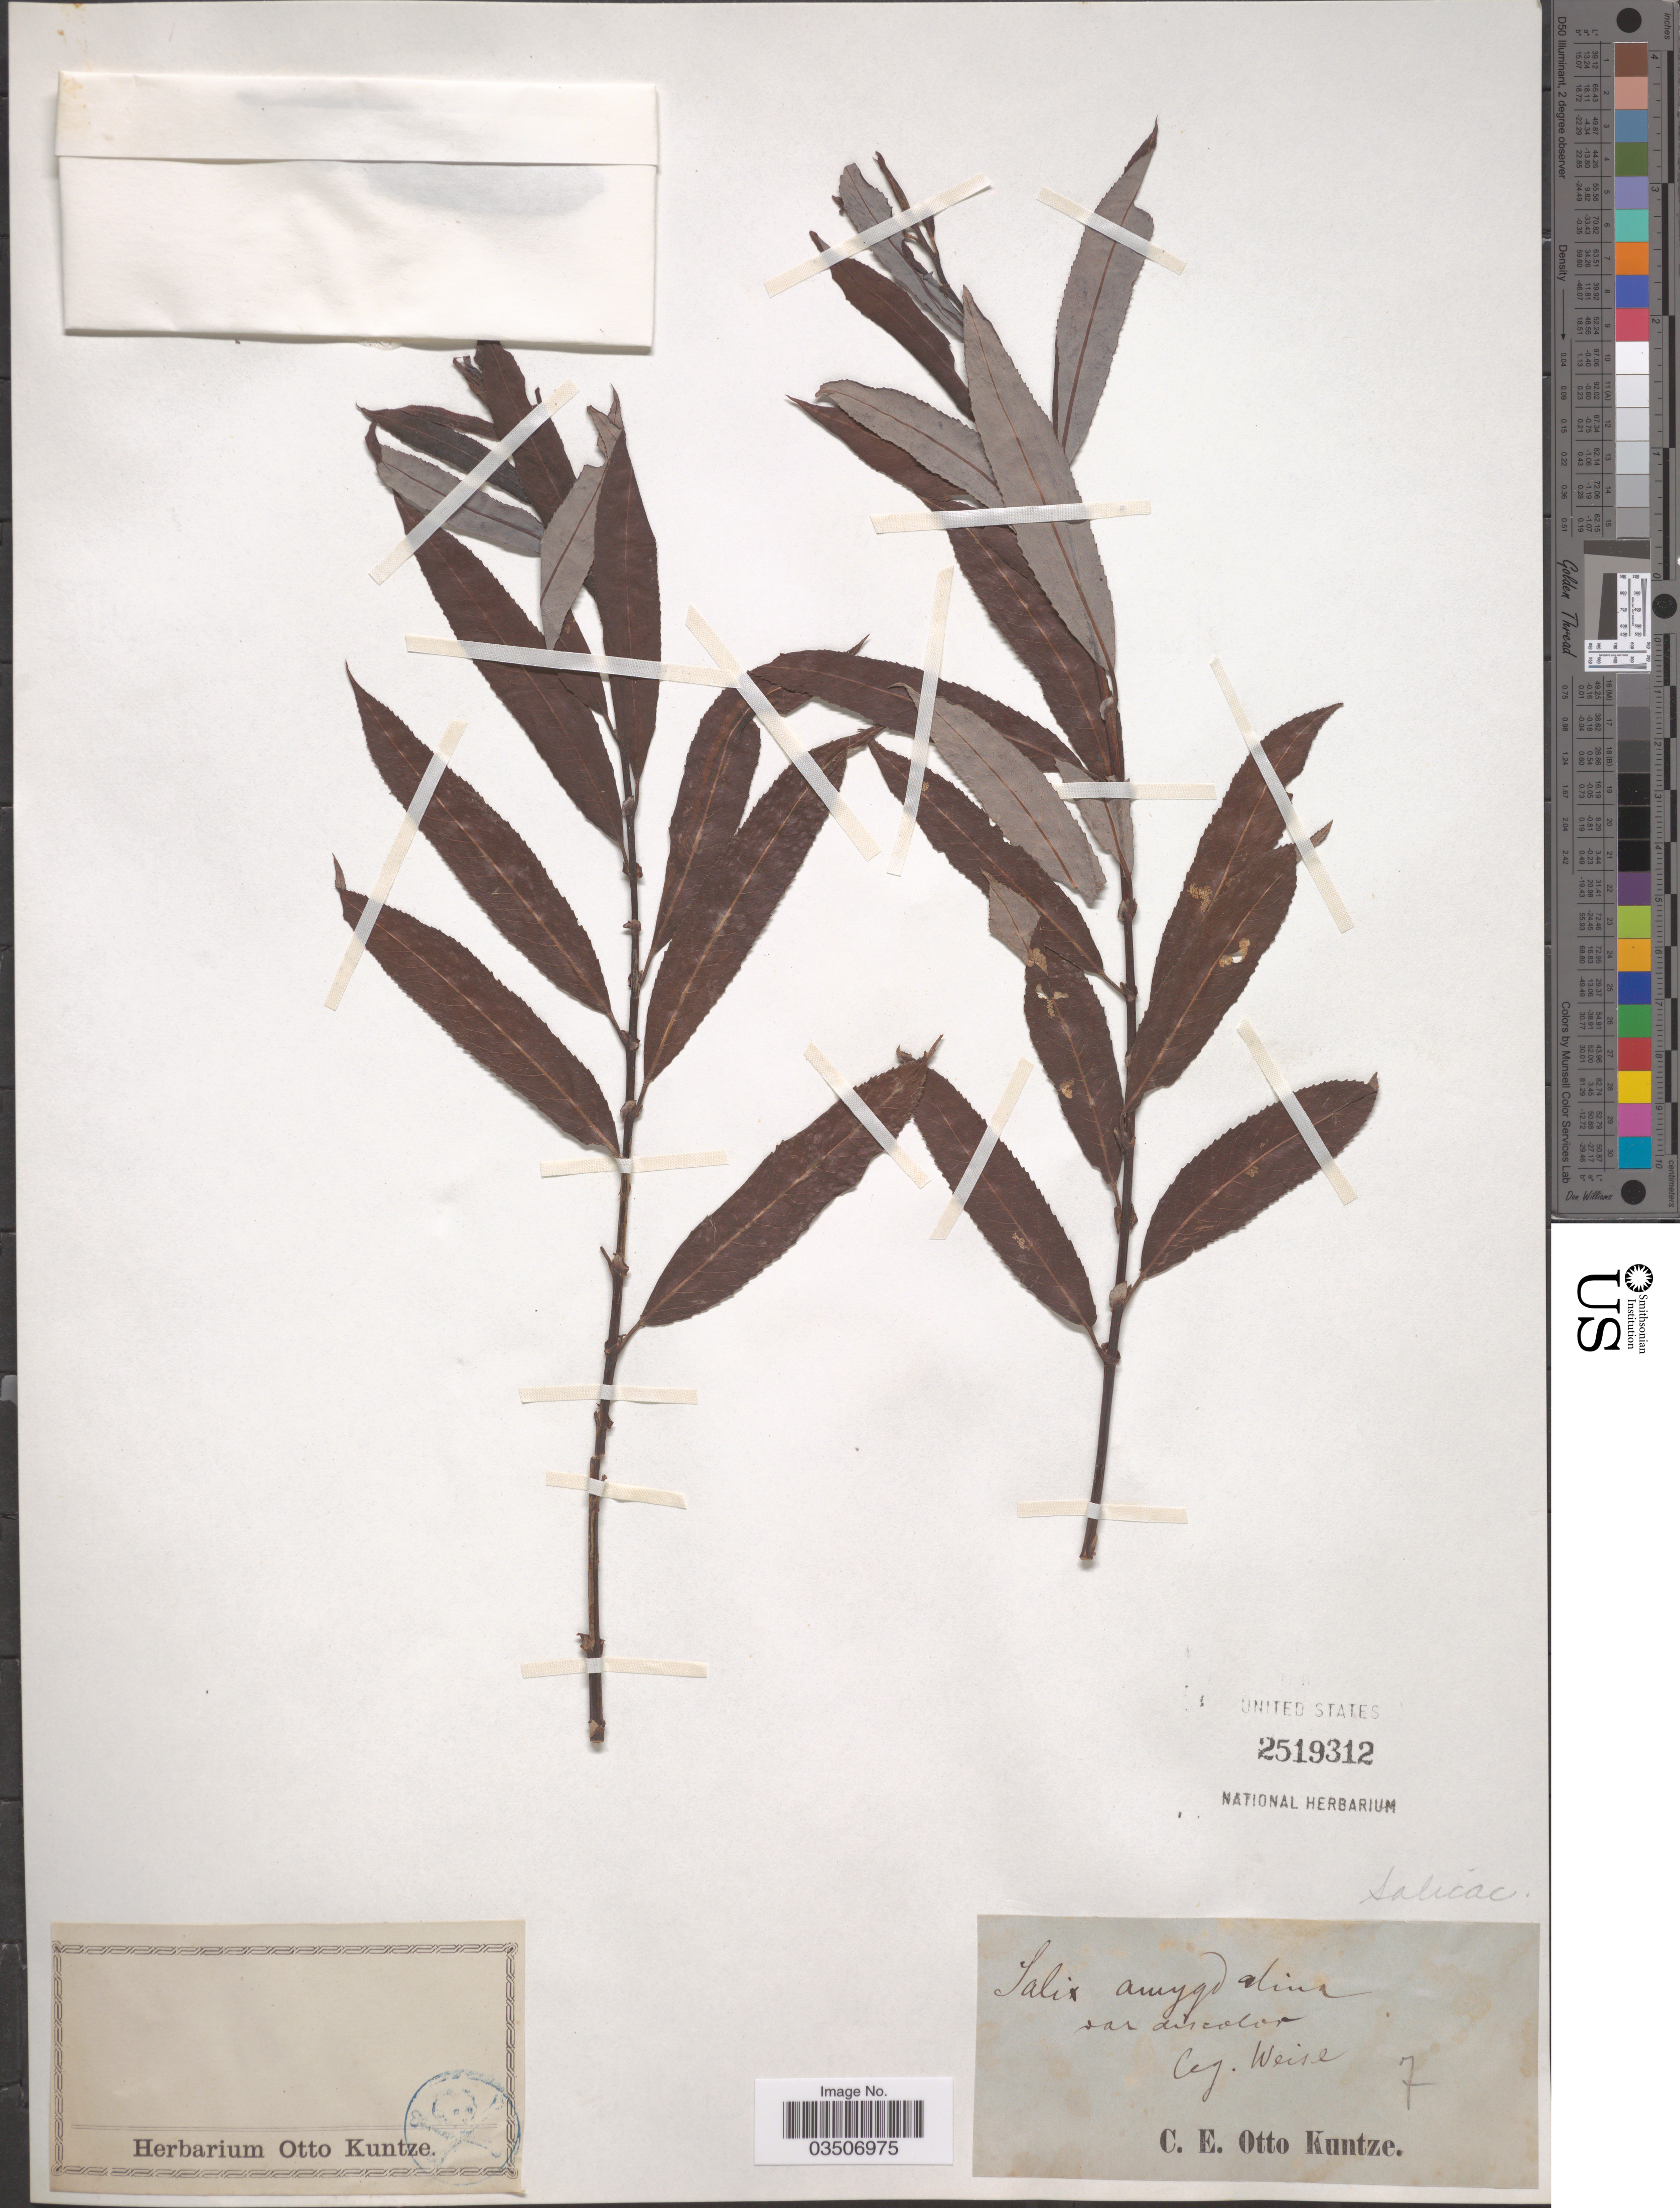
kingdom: Plantae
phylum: Tracheophyta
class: Magnoliopsida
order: Malpighiales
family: Salicaceae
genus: Salix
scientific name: Salix amygdalina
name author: L.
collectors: Weise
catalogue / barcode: US 2519312